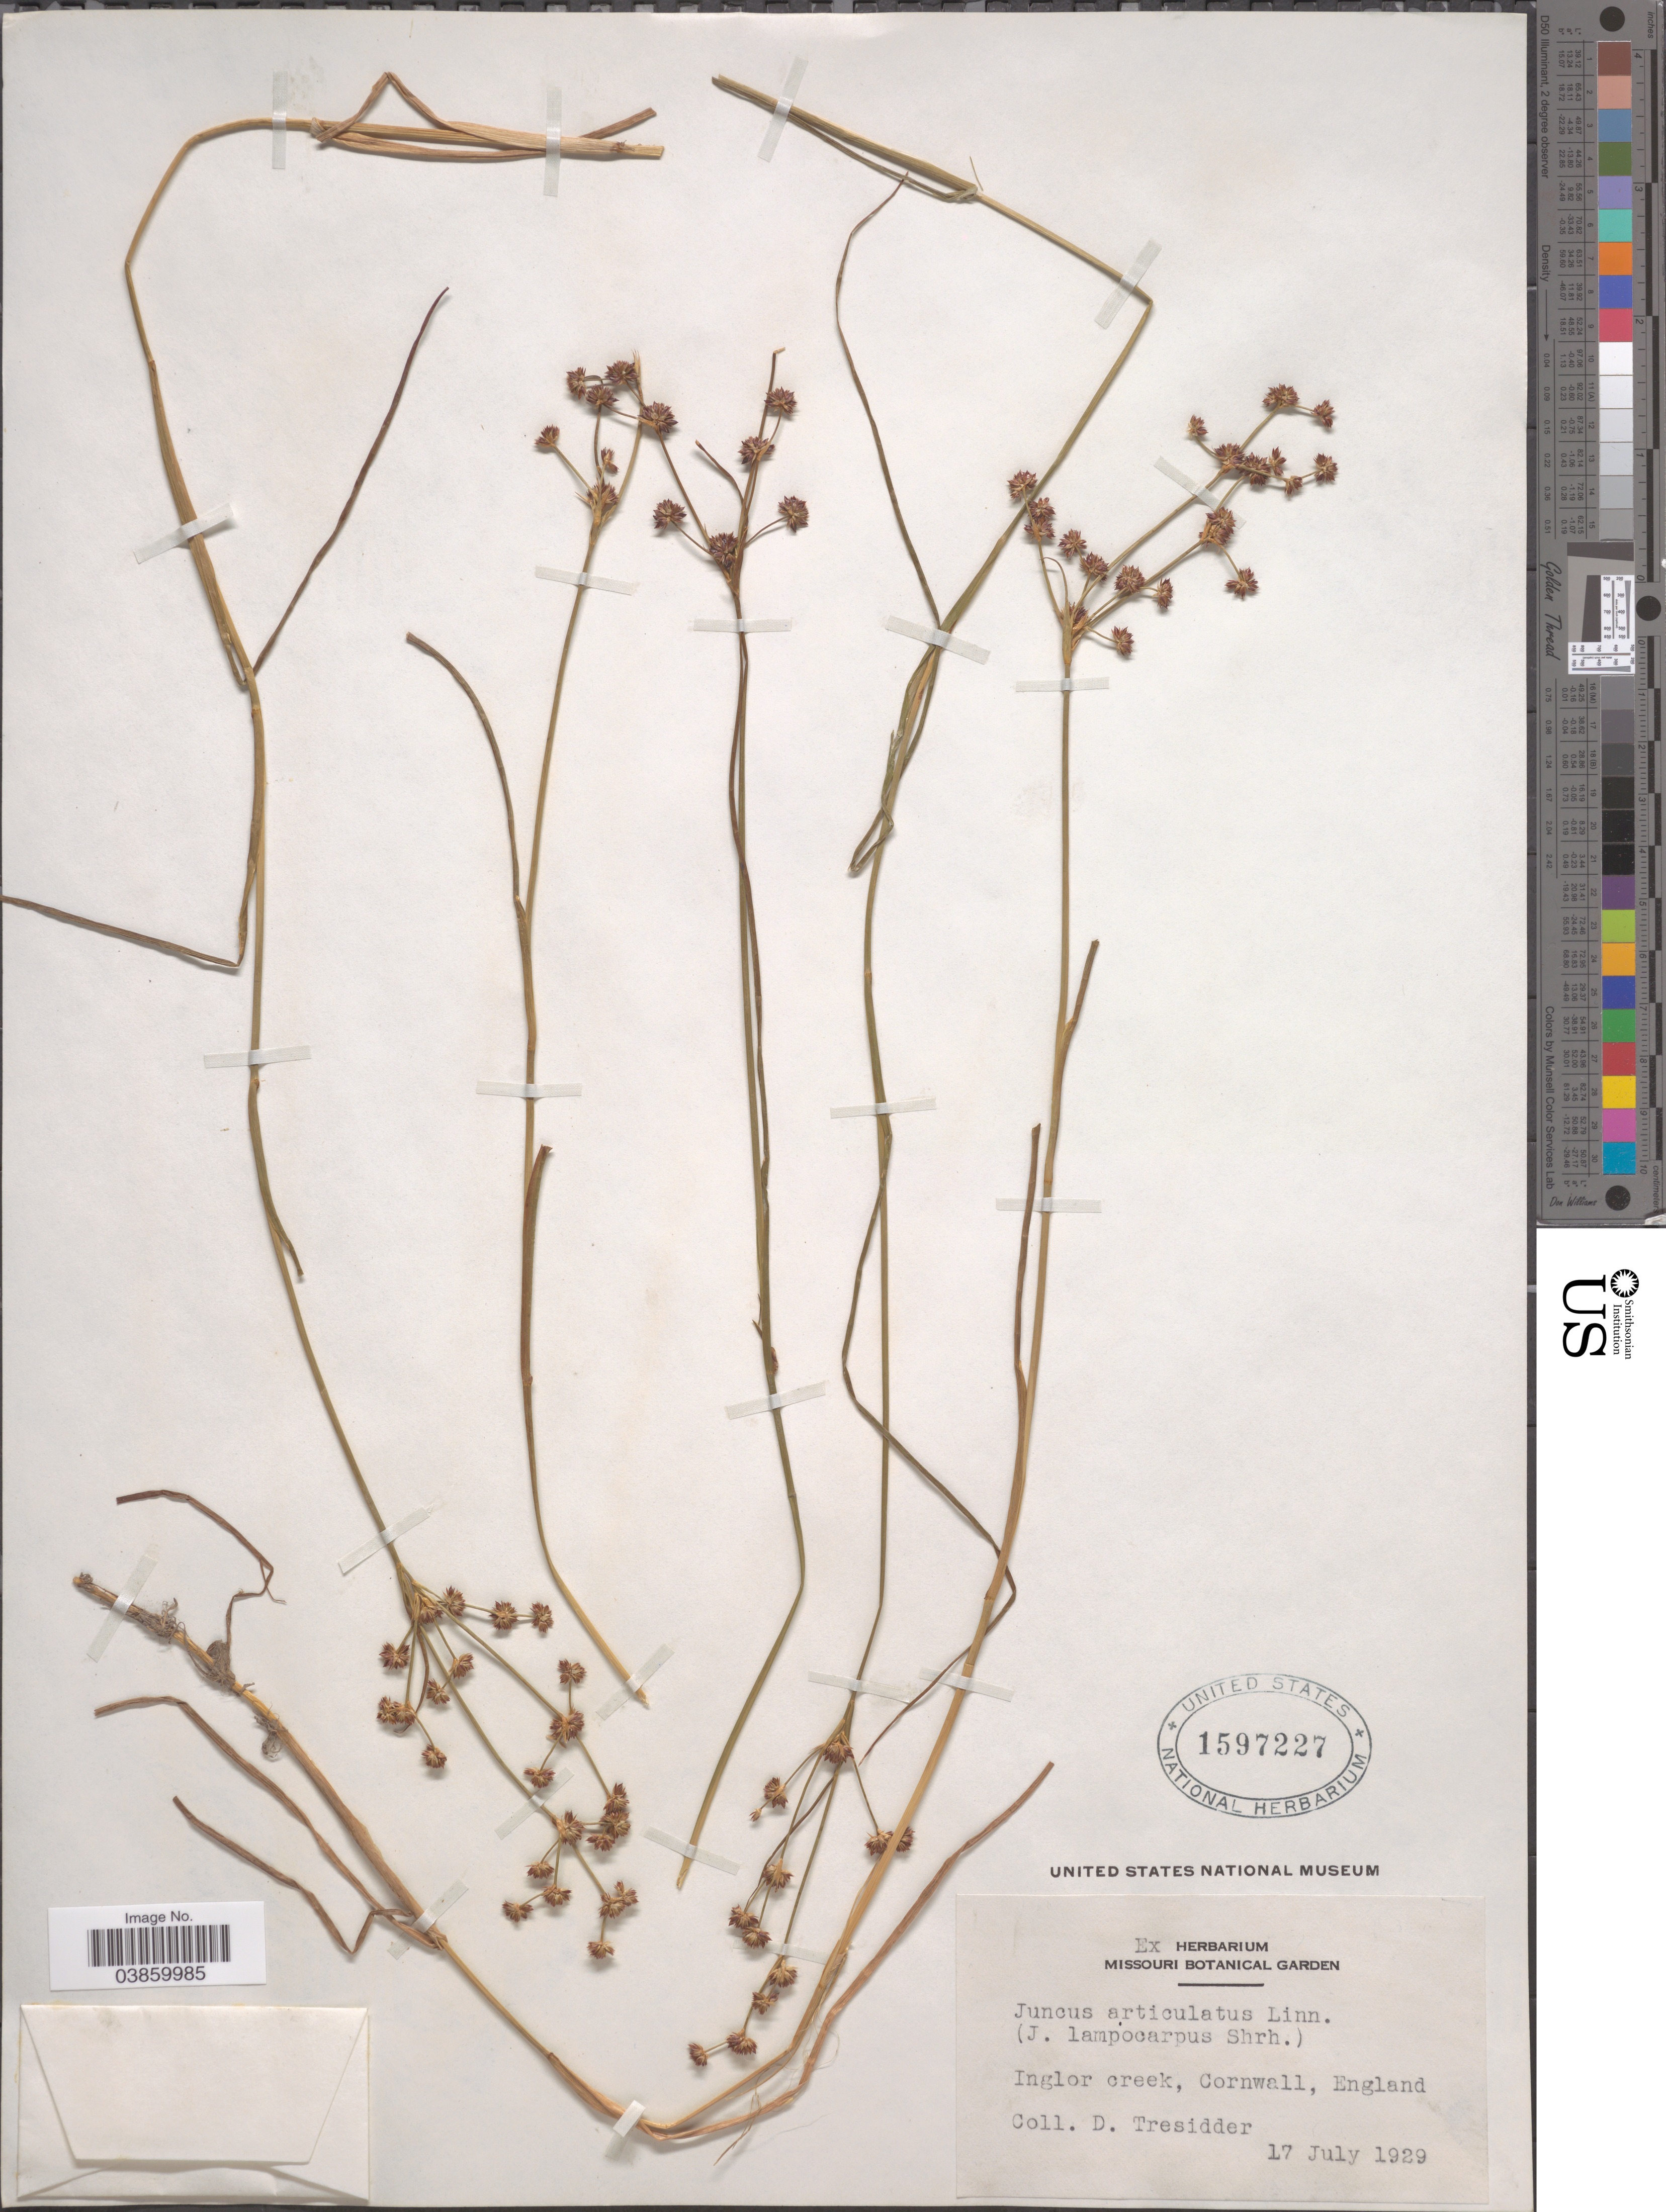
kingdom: Plantae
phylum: Tracheophyta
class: Liliopsida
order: Poales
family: Juncaceae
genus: Juncus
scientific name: Juncus articulatus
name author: L.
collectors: D. Tresidder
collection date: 1929-07-17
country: United Kingdom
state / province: England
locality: Inglor creek, Cornwall.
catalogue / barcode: US 1597227